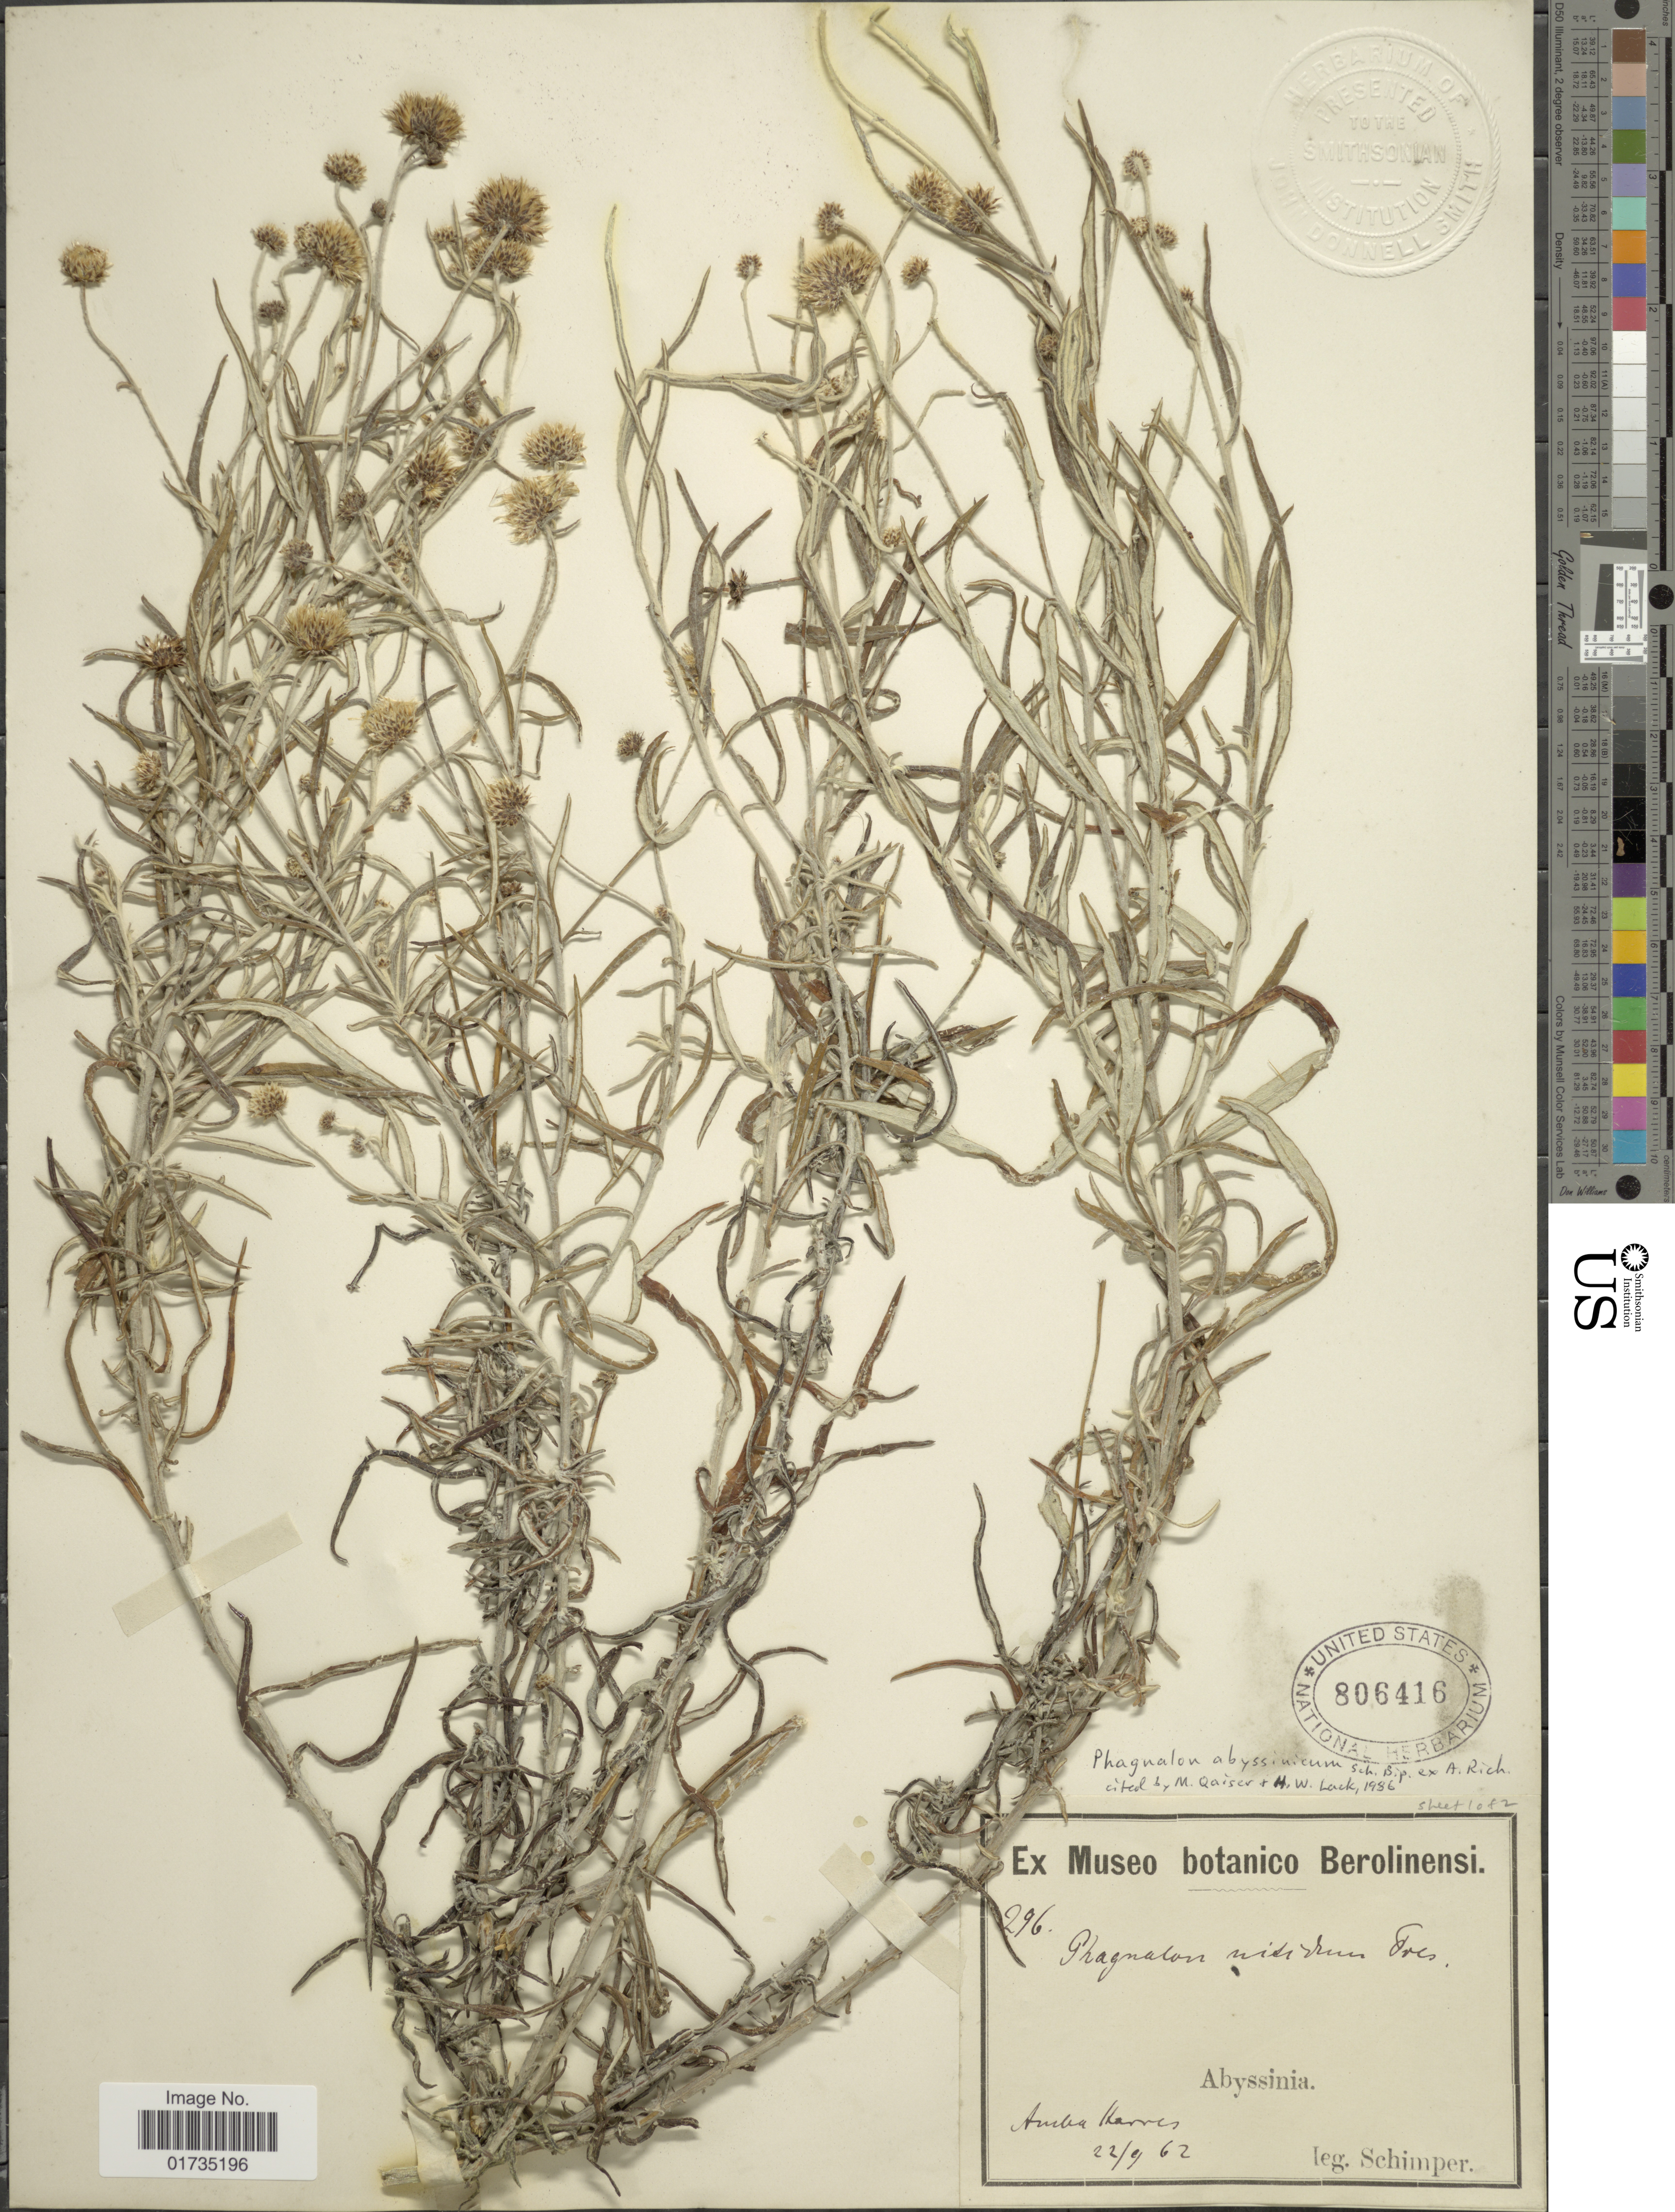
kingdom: Plantae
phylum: Tracheophyta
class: Magnoliopsida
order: Asterales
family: Asteraceae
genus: Phagnalon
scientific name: Phagnalon abyssinicum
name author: Sch. Bip. ex A. Rich.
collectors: -. Schimper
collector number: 296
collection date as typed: Transcribed d/m/y: 22/9/62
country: Eritrea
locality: Abyssinia. Amba Harres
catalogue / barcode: US 806416